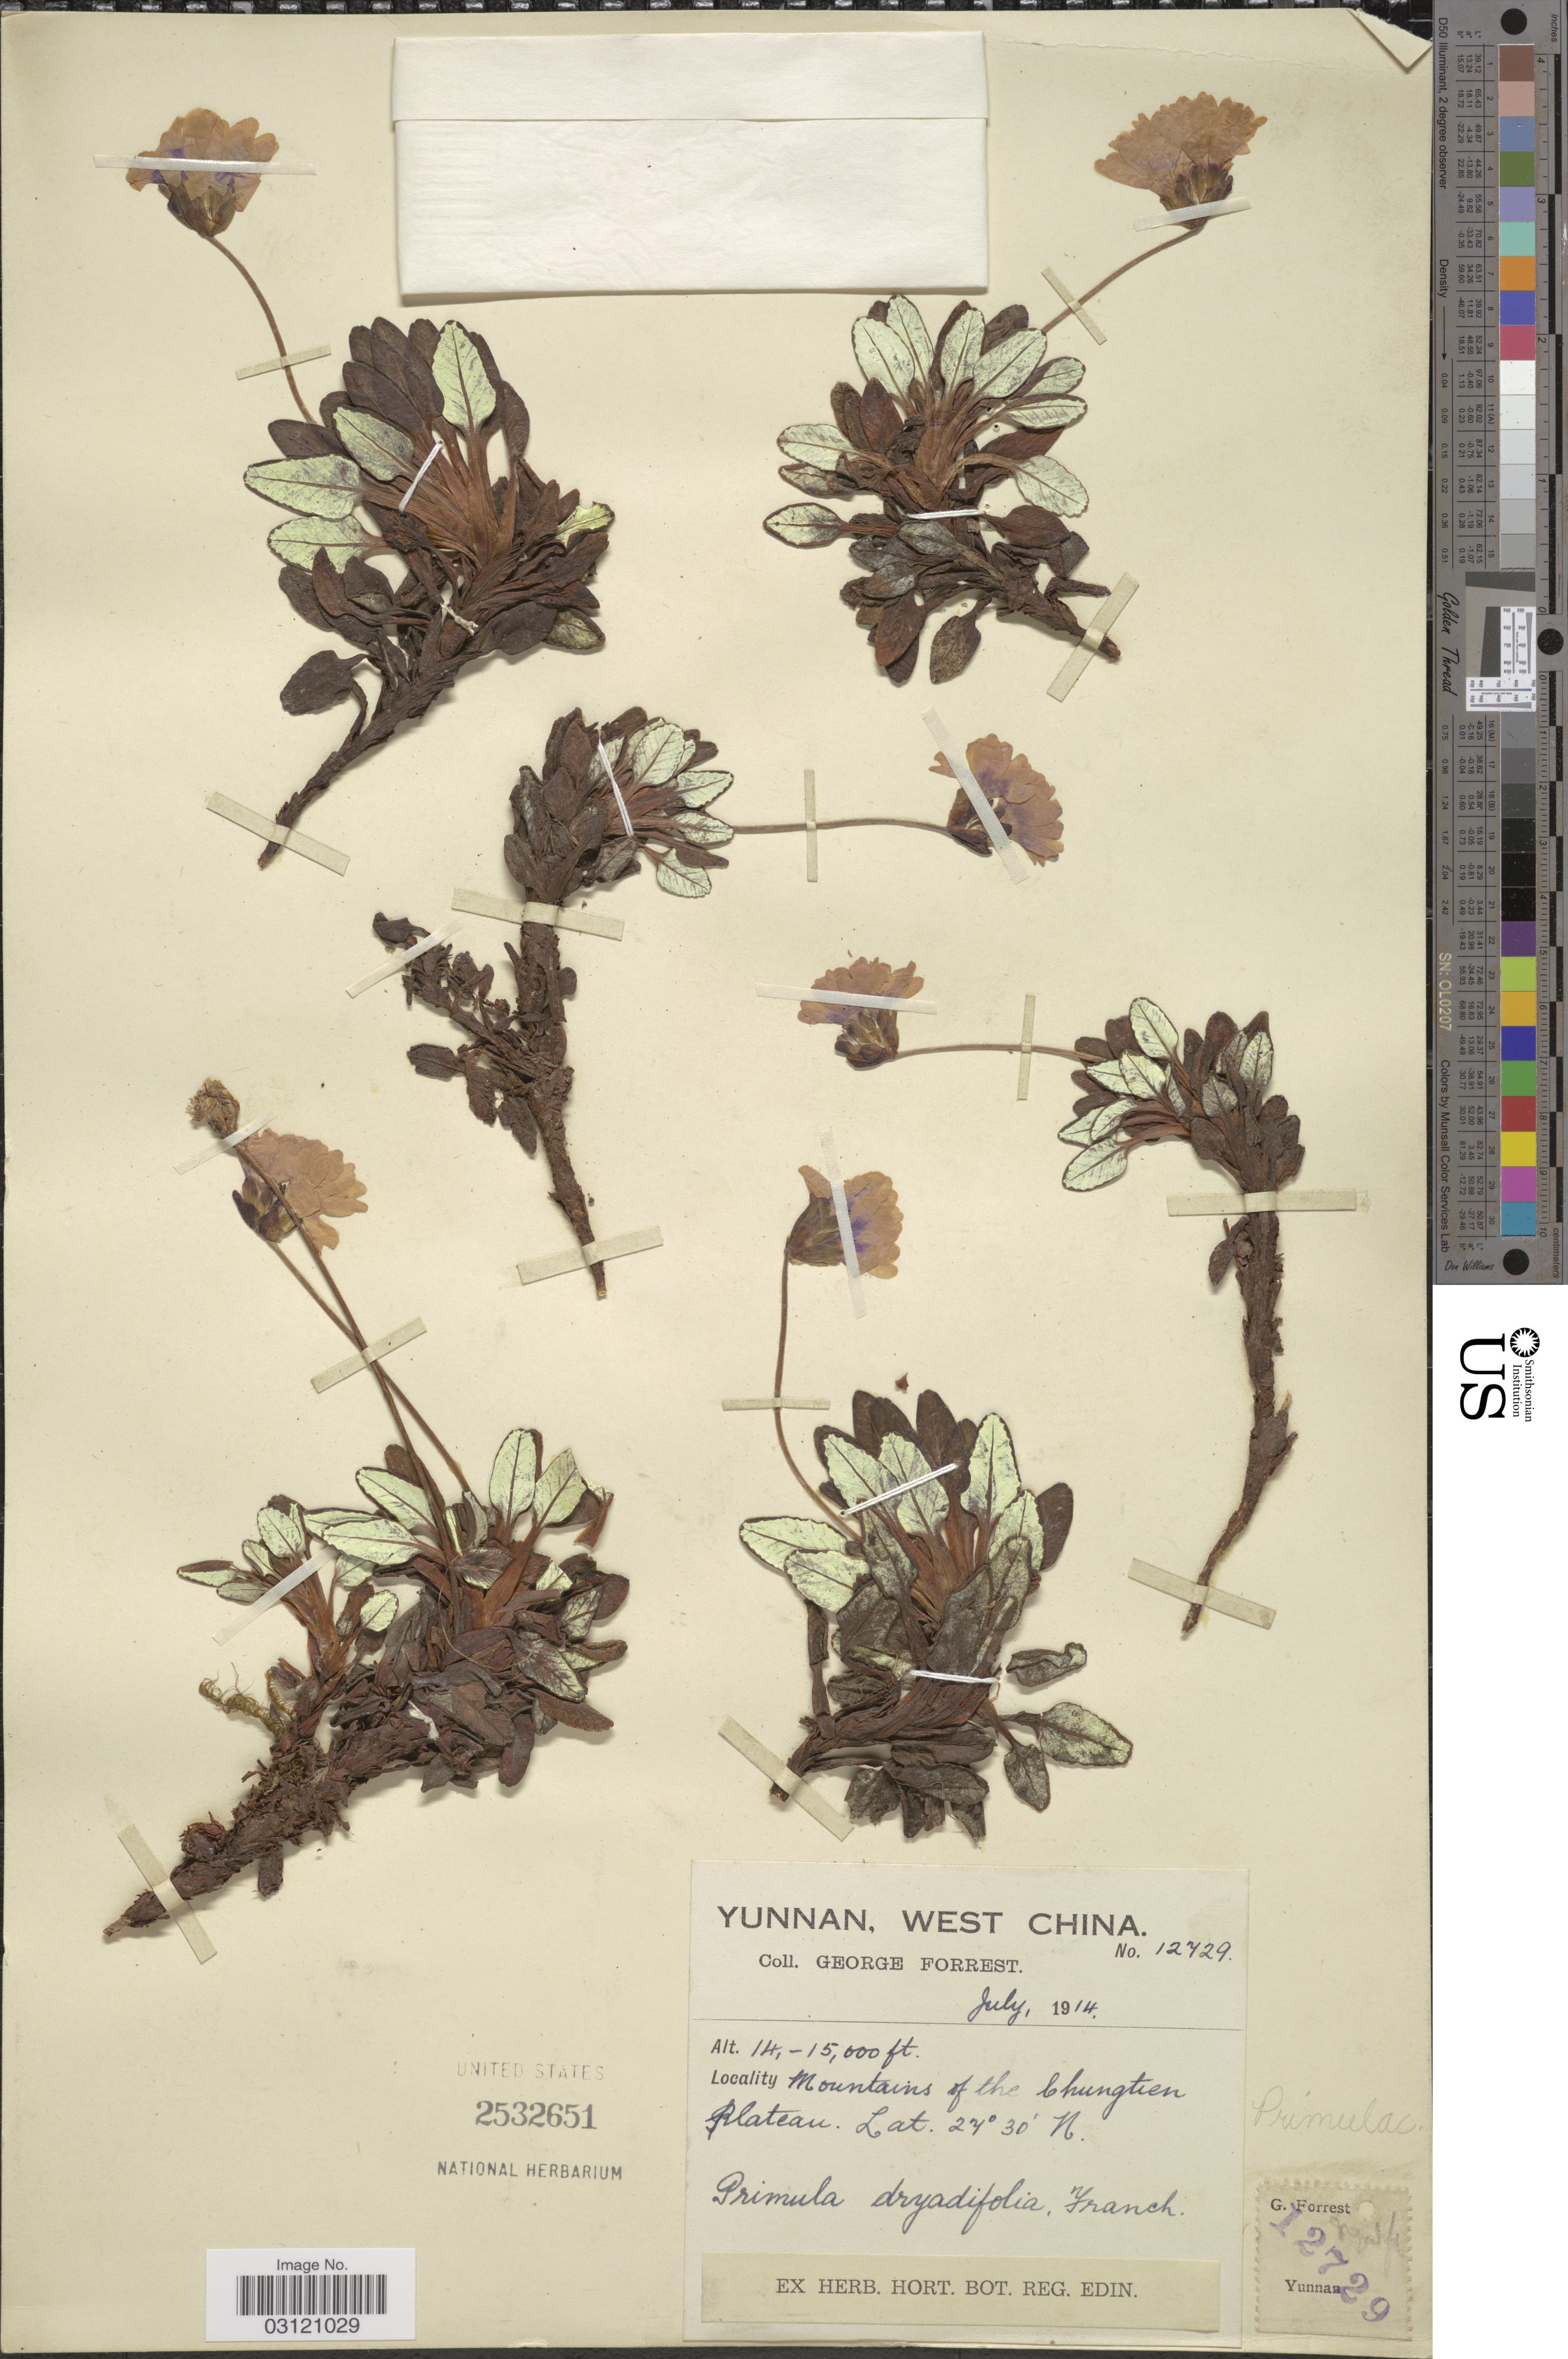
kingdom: Plantae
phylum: Tracheophyta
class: Magnoliopsida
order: Ericales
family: Primulaceae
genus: Primula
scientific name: Primula dryadifolia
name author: Franch.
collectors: G. Forrest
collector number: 12729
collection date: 1914-07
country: China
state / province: Yunnan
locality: West China. Mountains of the Chungtien Plateau.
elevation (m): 4267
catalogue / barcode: US 2532651